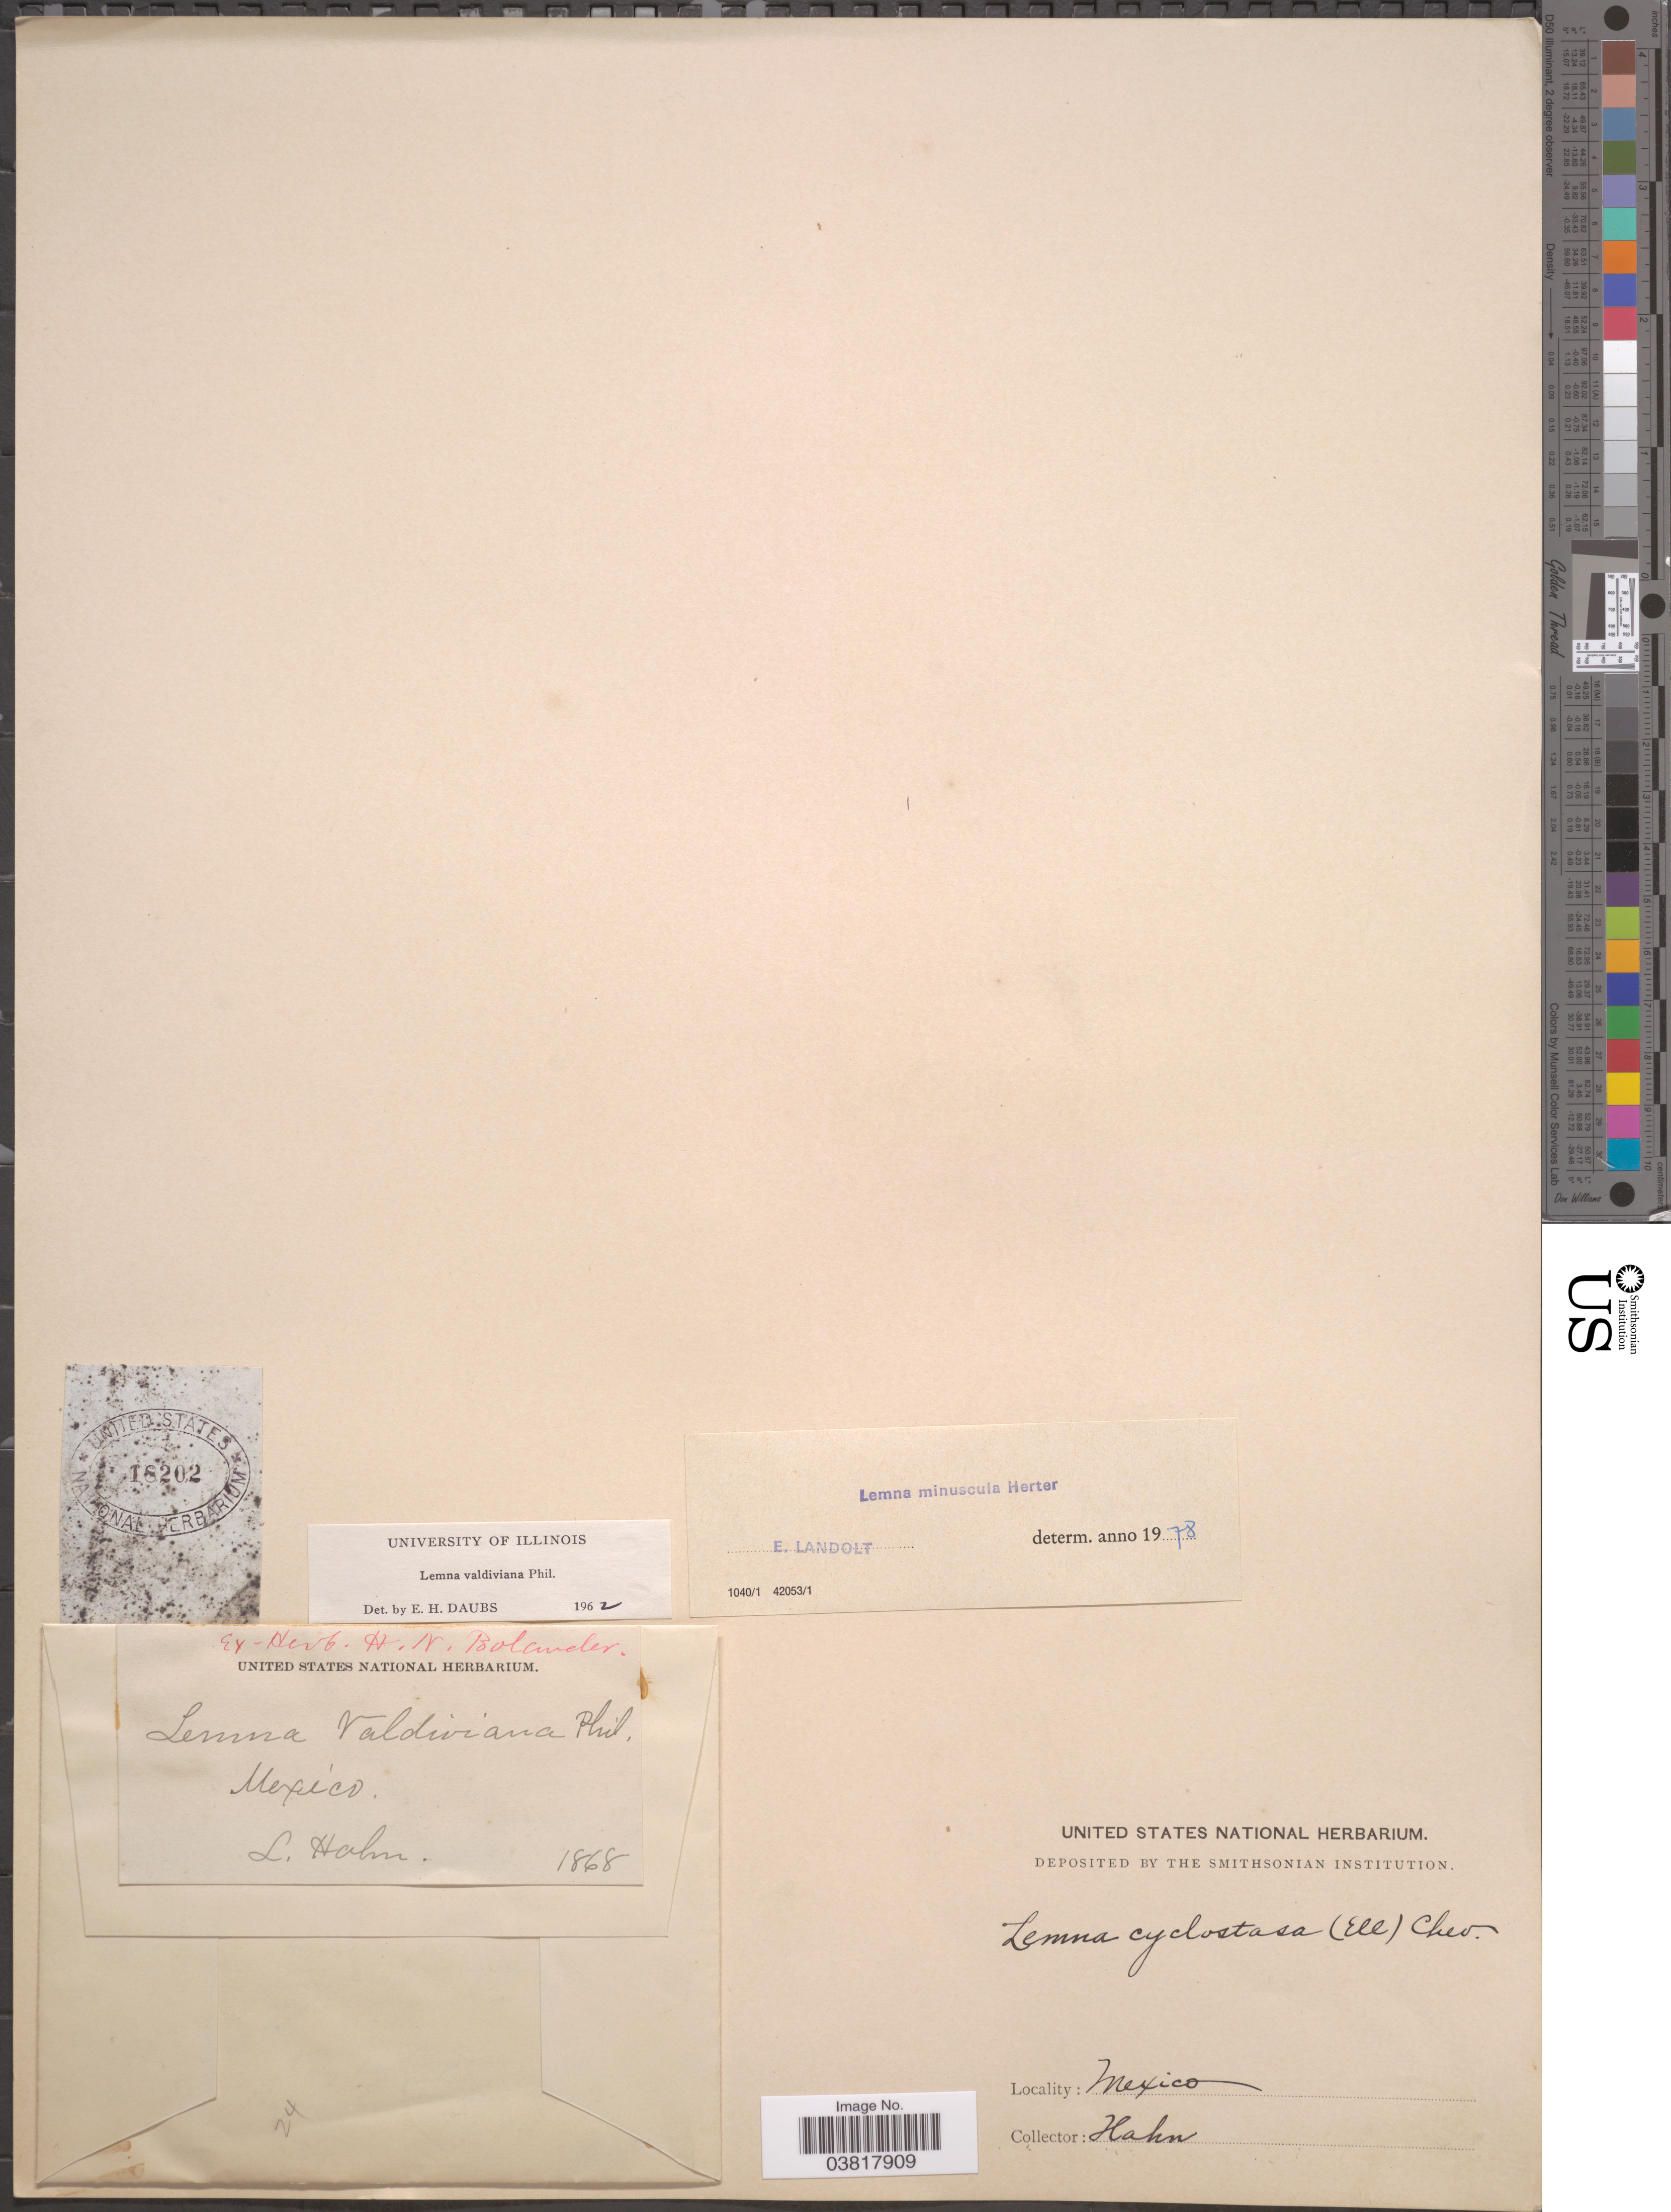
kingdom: Plantae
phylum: Tracheophyta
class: Liliopsida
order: Alismatales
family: Araceae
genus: Lemna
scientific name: Lemna minuscula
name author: Herter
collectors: L. Hahn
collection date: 1868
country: Mexico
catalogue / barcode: US 18202